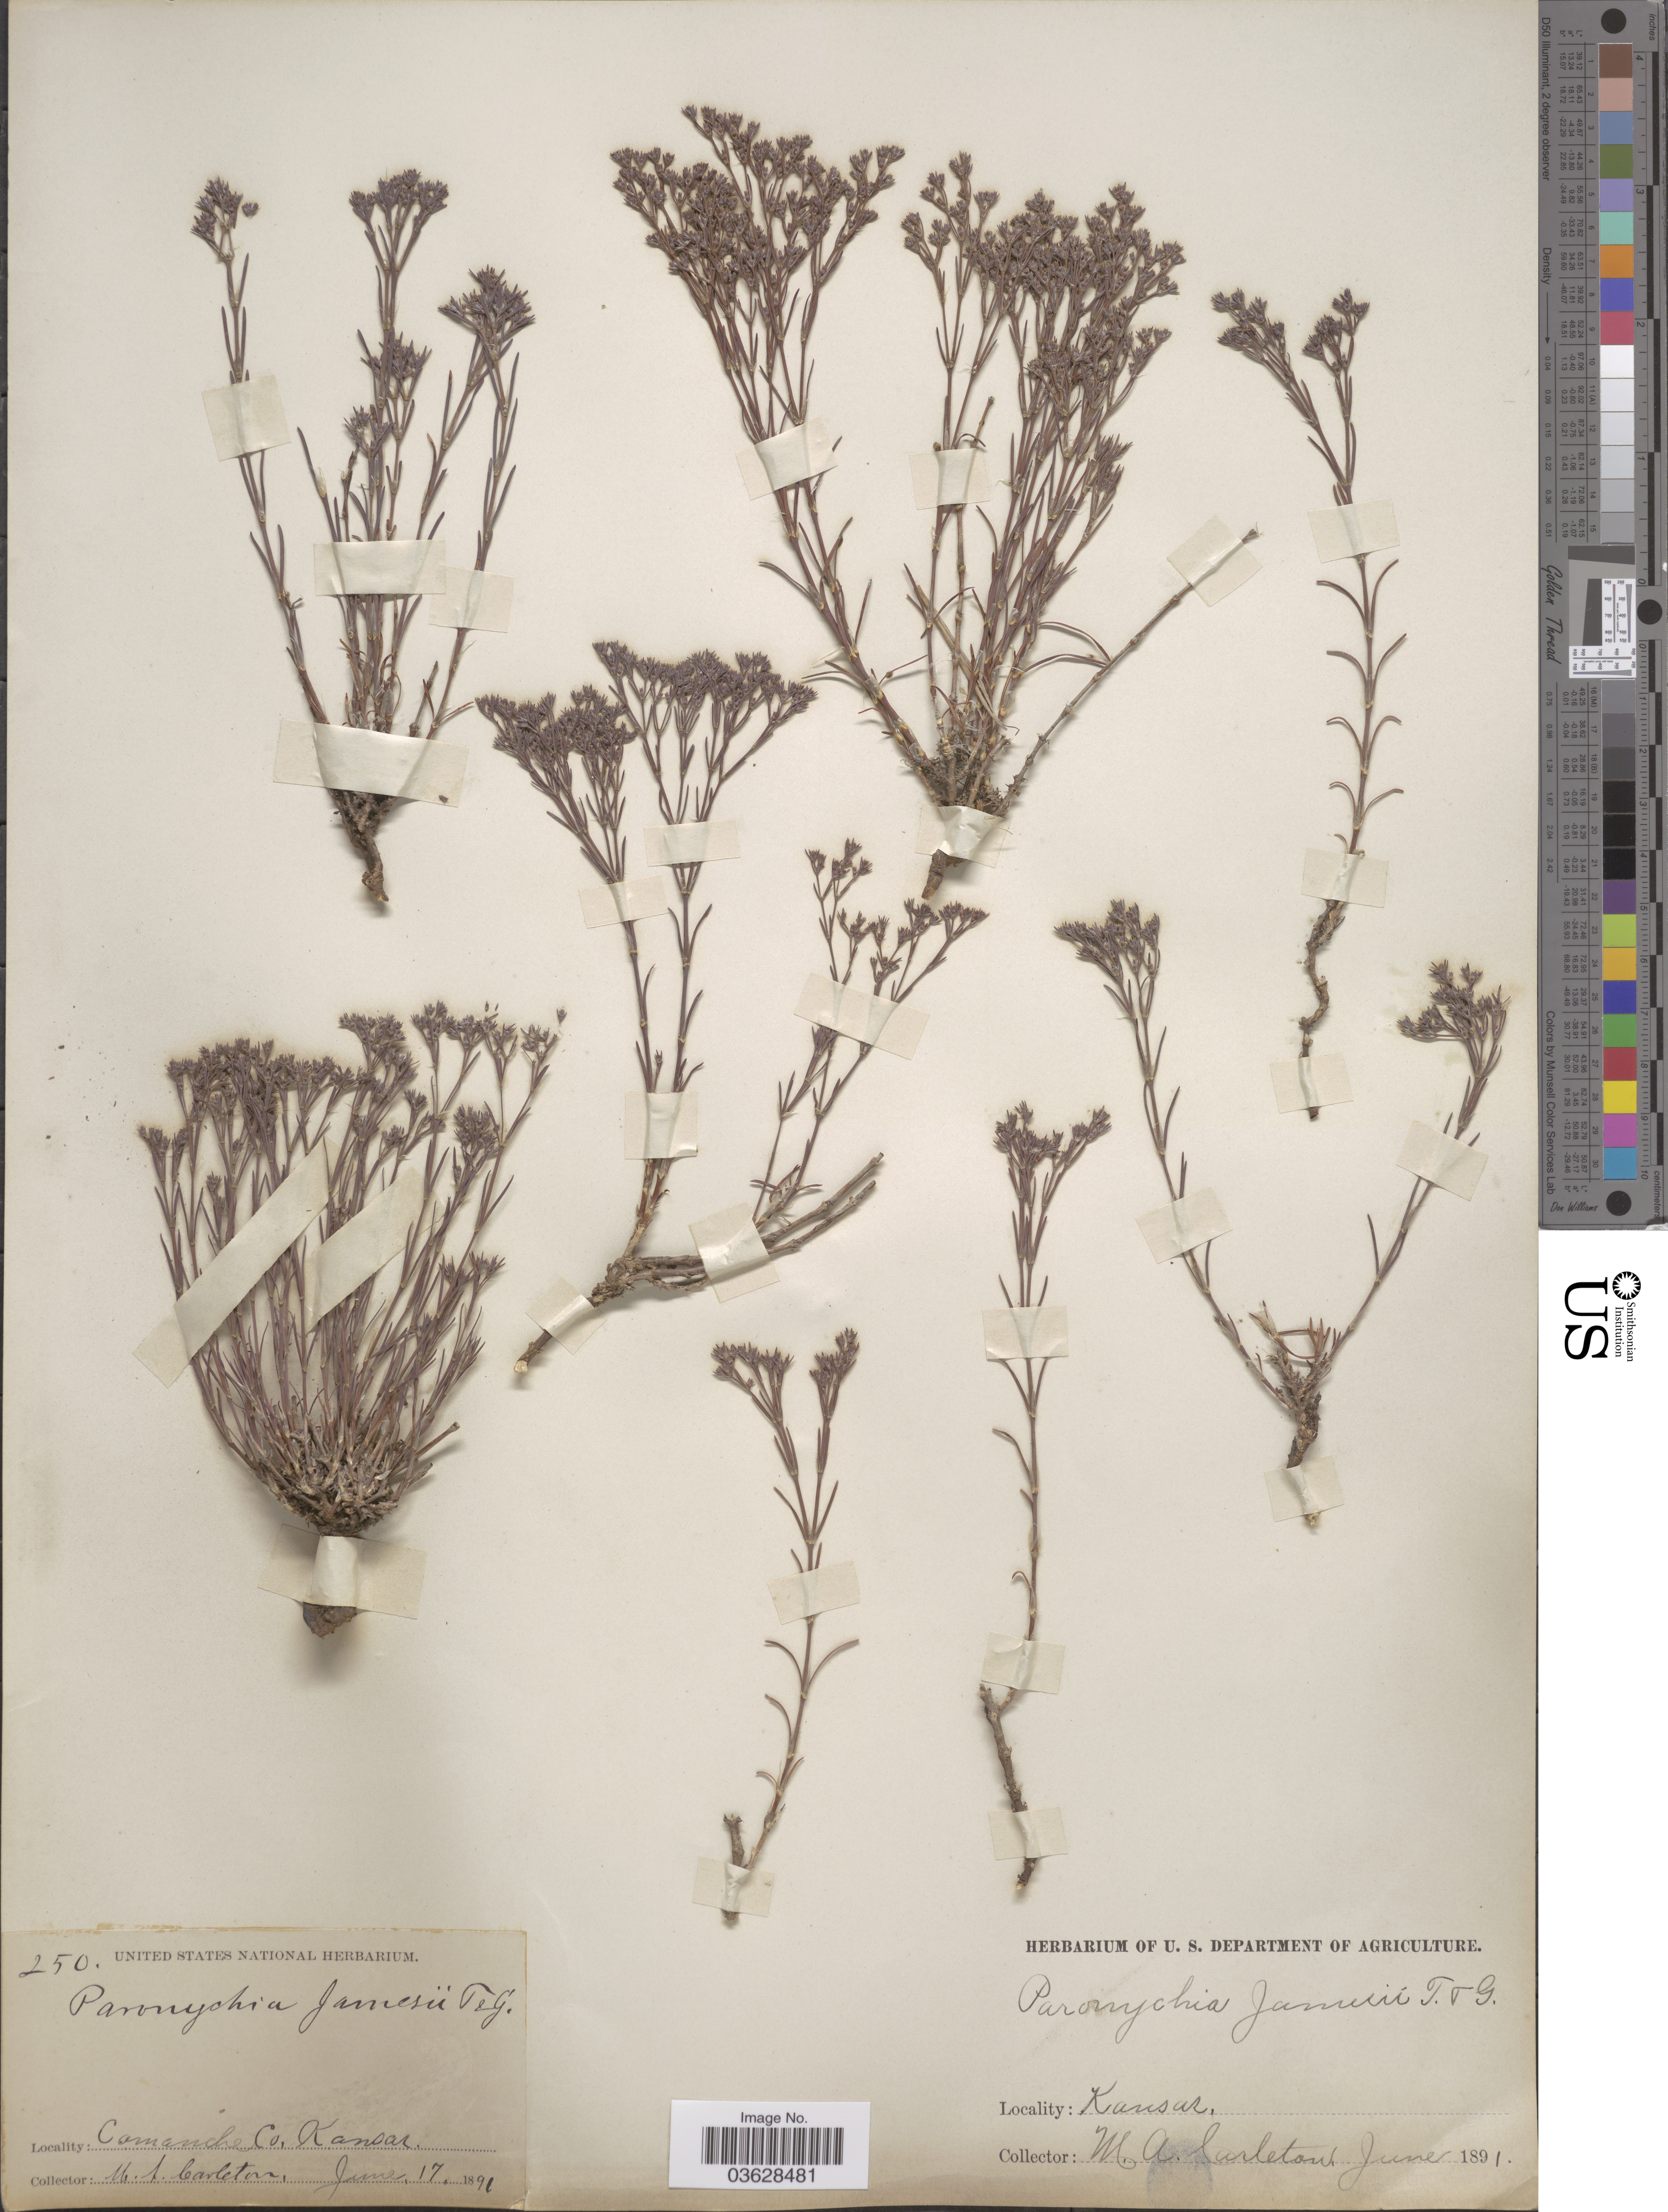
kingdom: Plantae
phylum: Tracheophyta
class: Magnoliopsida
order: Caryophyllales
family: Caryophyllaceae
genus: Paronychia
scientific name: Paronychia jamesii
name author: Torr. & A. Gray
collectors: M. A. Carleton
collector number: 250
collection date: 1891-06-17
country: United States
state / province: Kansas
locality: Comanche Co.